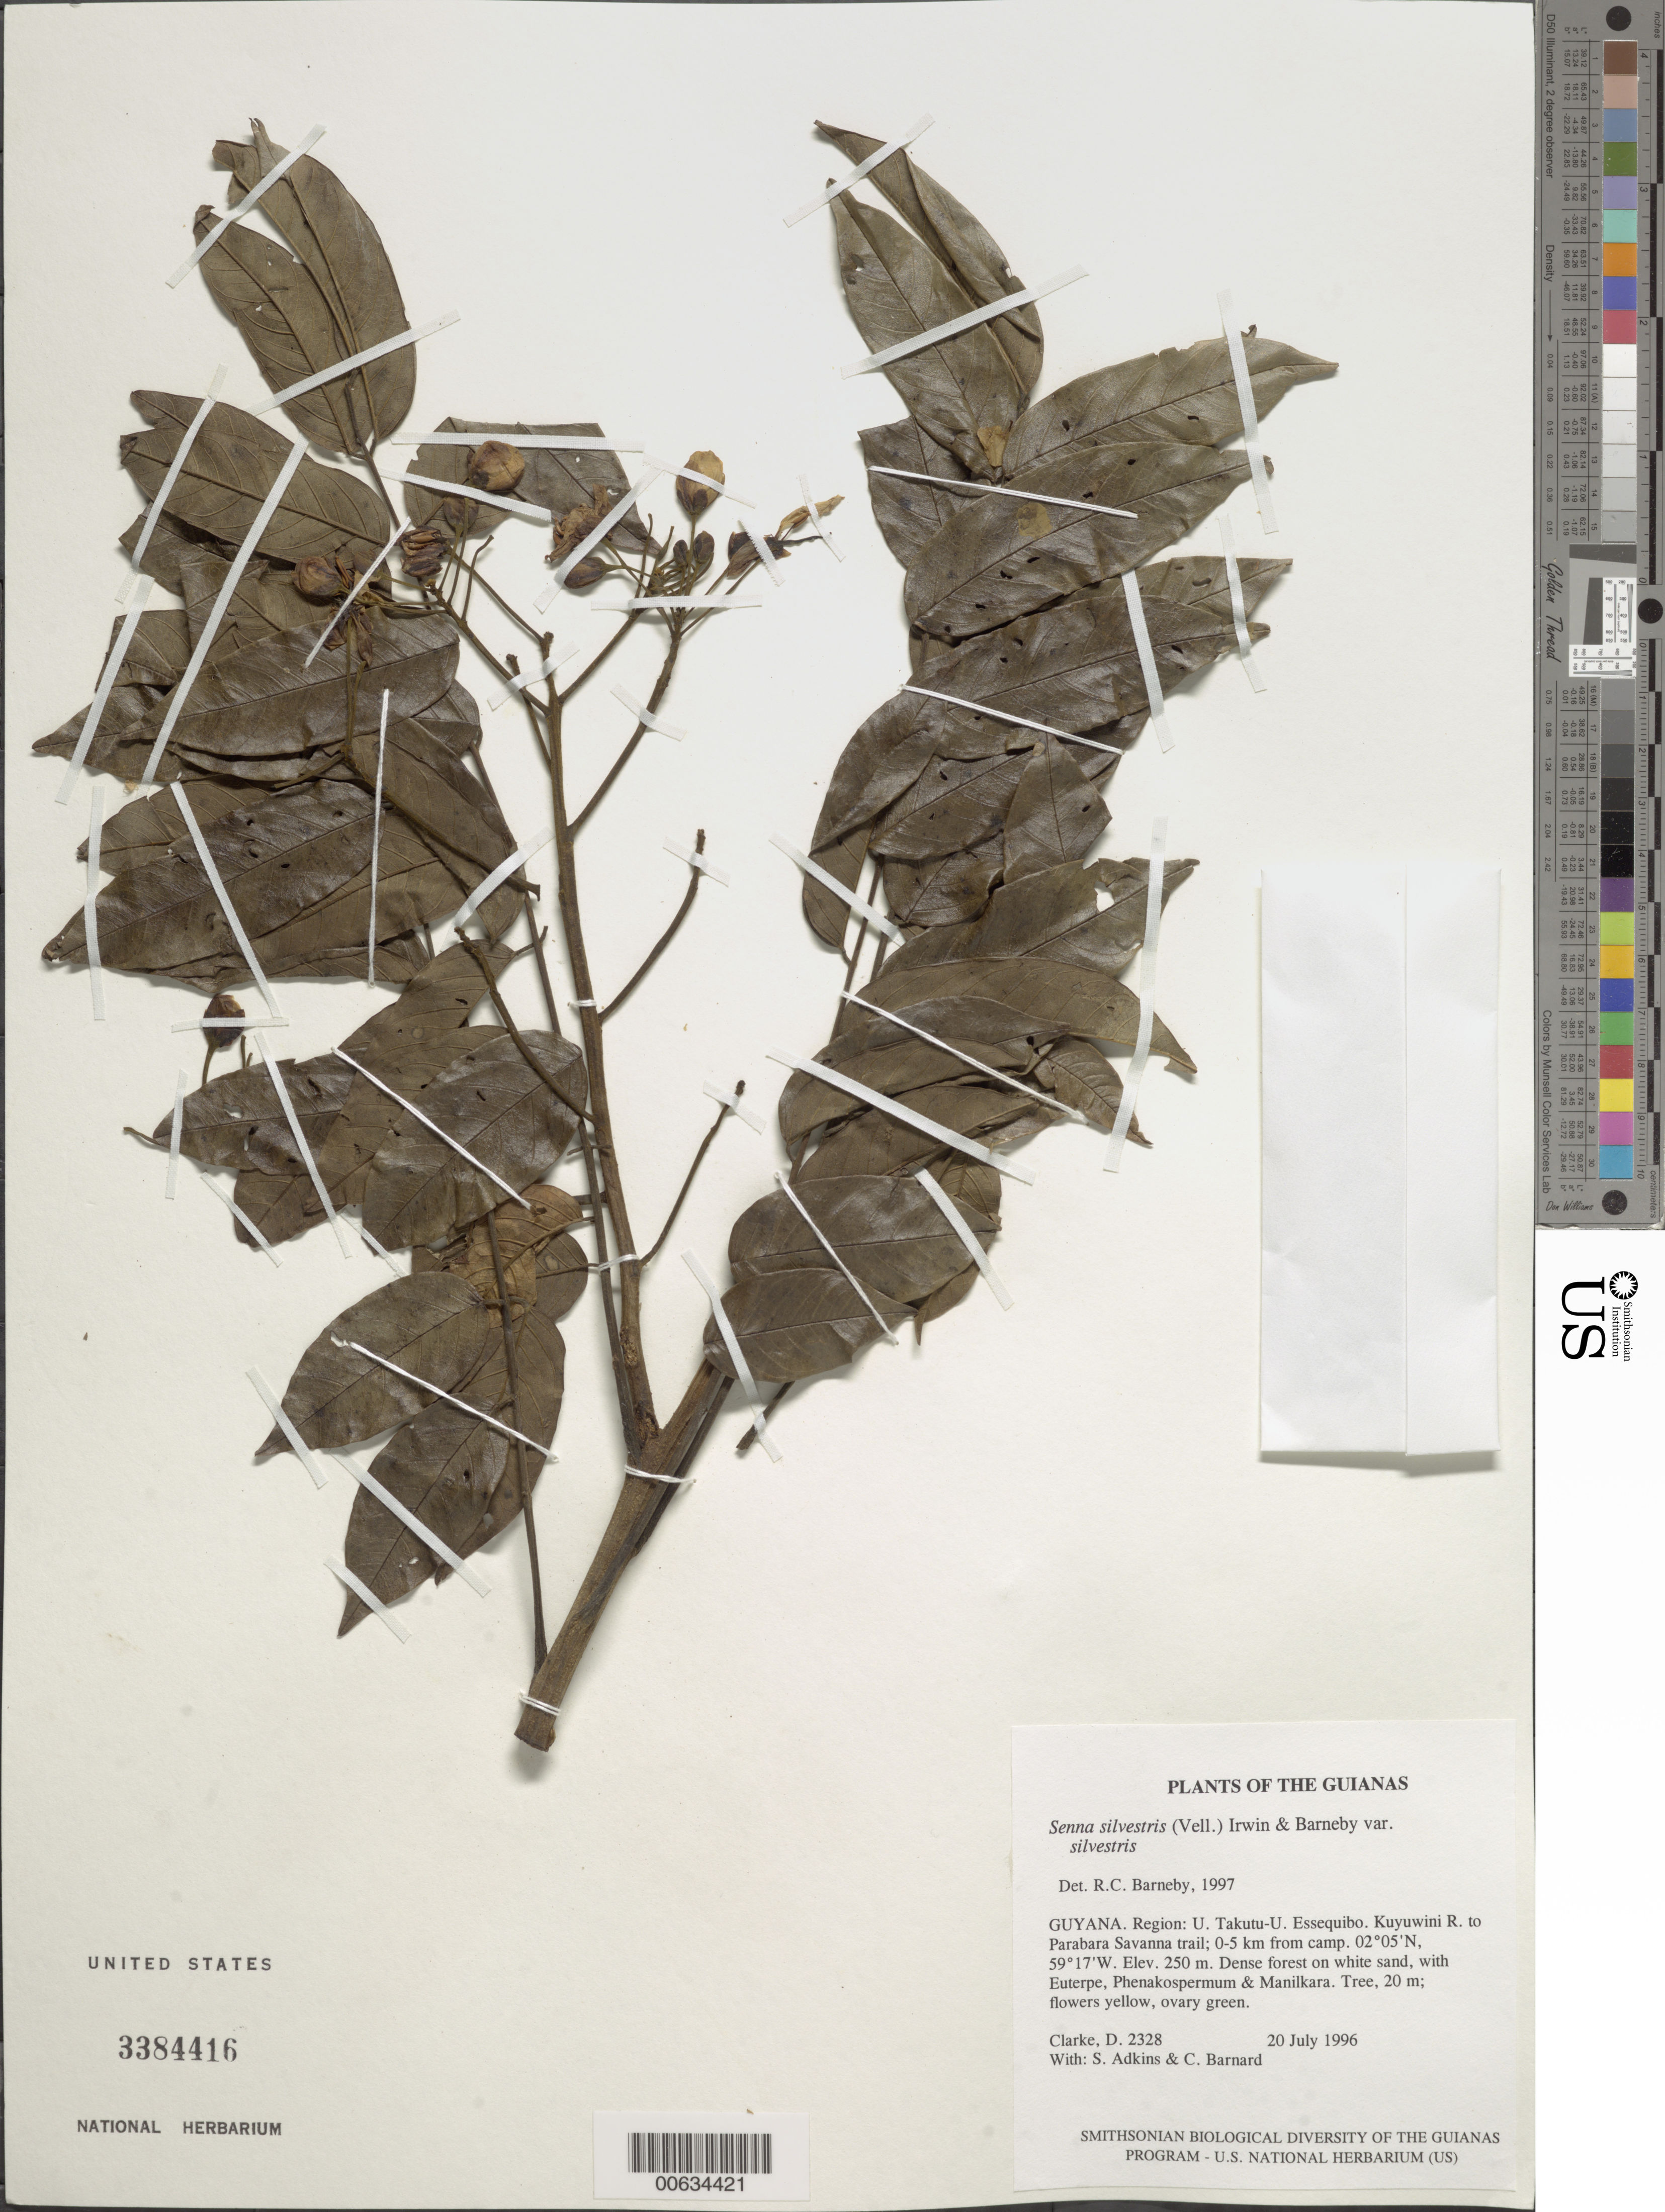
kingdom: Plantae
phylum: Tracheophyta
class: Magnoliopsida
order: Fabales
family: Fabaceae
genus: Senna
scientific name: Senna silvestris var. silvestris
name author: (Vell.) H.S. Irwin & Barneby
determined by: Barneby, Rupert C., (NY)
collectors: H. D. Clarke, S. Adkins & C. Bernard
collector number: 2328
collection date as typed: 20 July 1996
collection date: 1996-07-20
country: Guyana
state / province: U. Takutu-U. Essequibo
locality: Kuyuwini R. to Parabara Savanna trail; 0-5 km from camp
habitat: Dense forest on white sand, with Euterpe, Phenakospermum & Manilkara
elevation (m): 250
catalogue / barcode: US 3384416